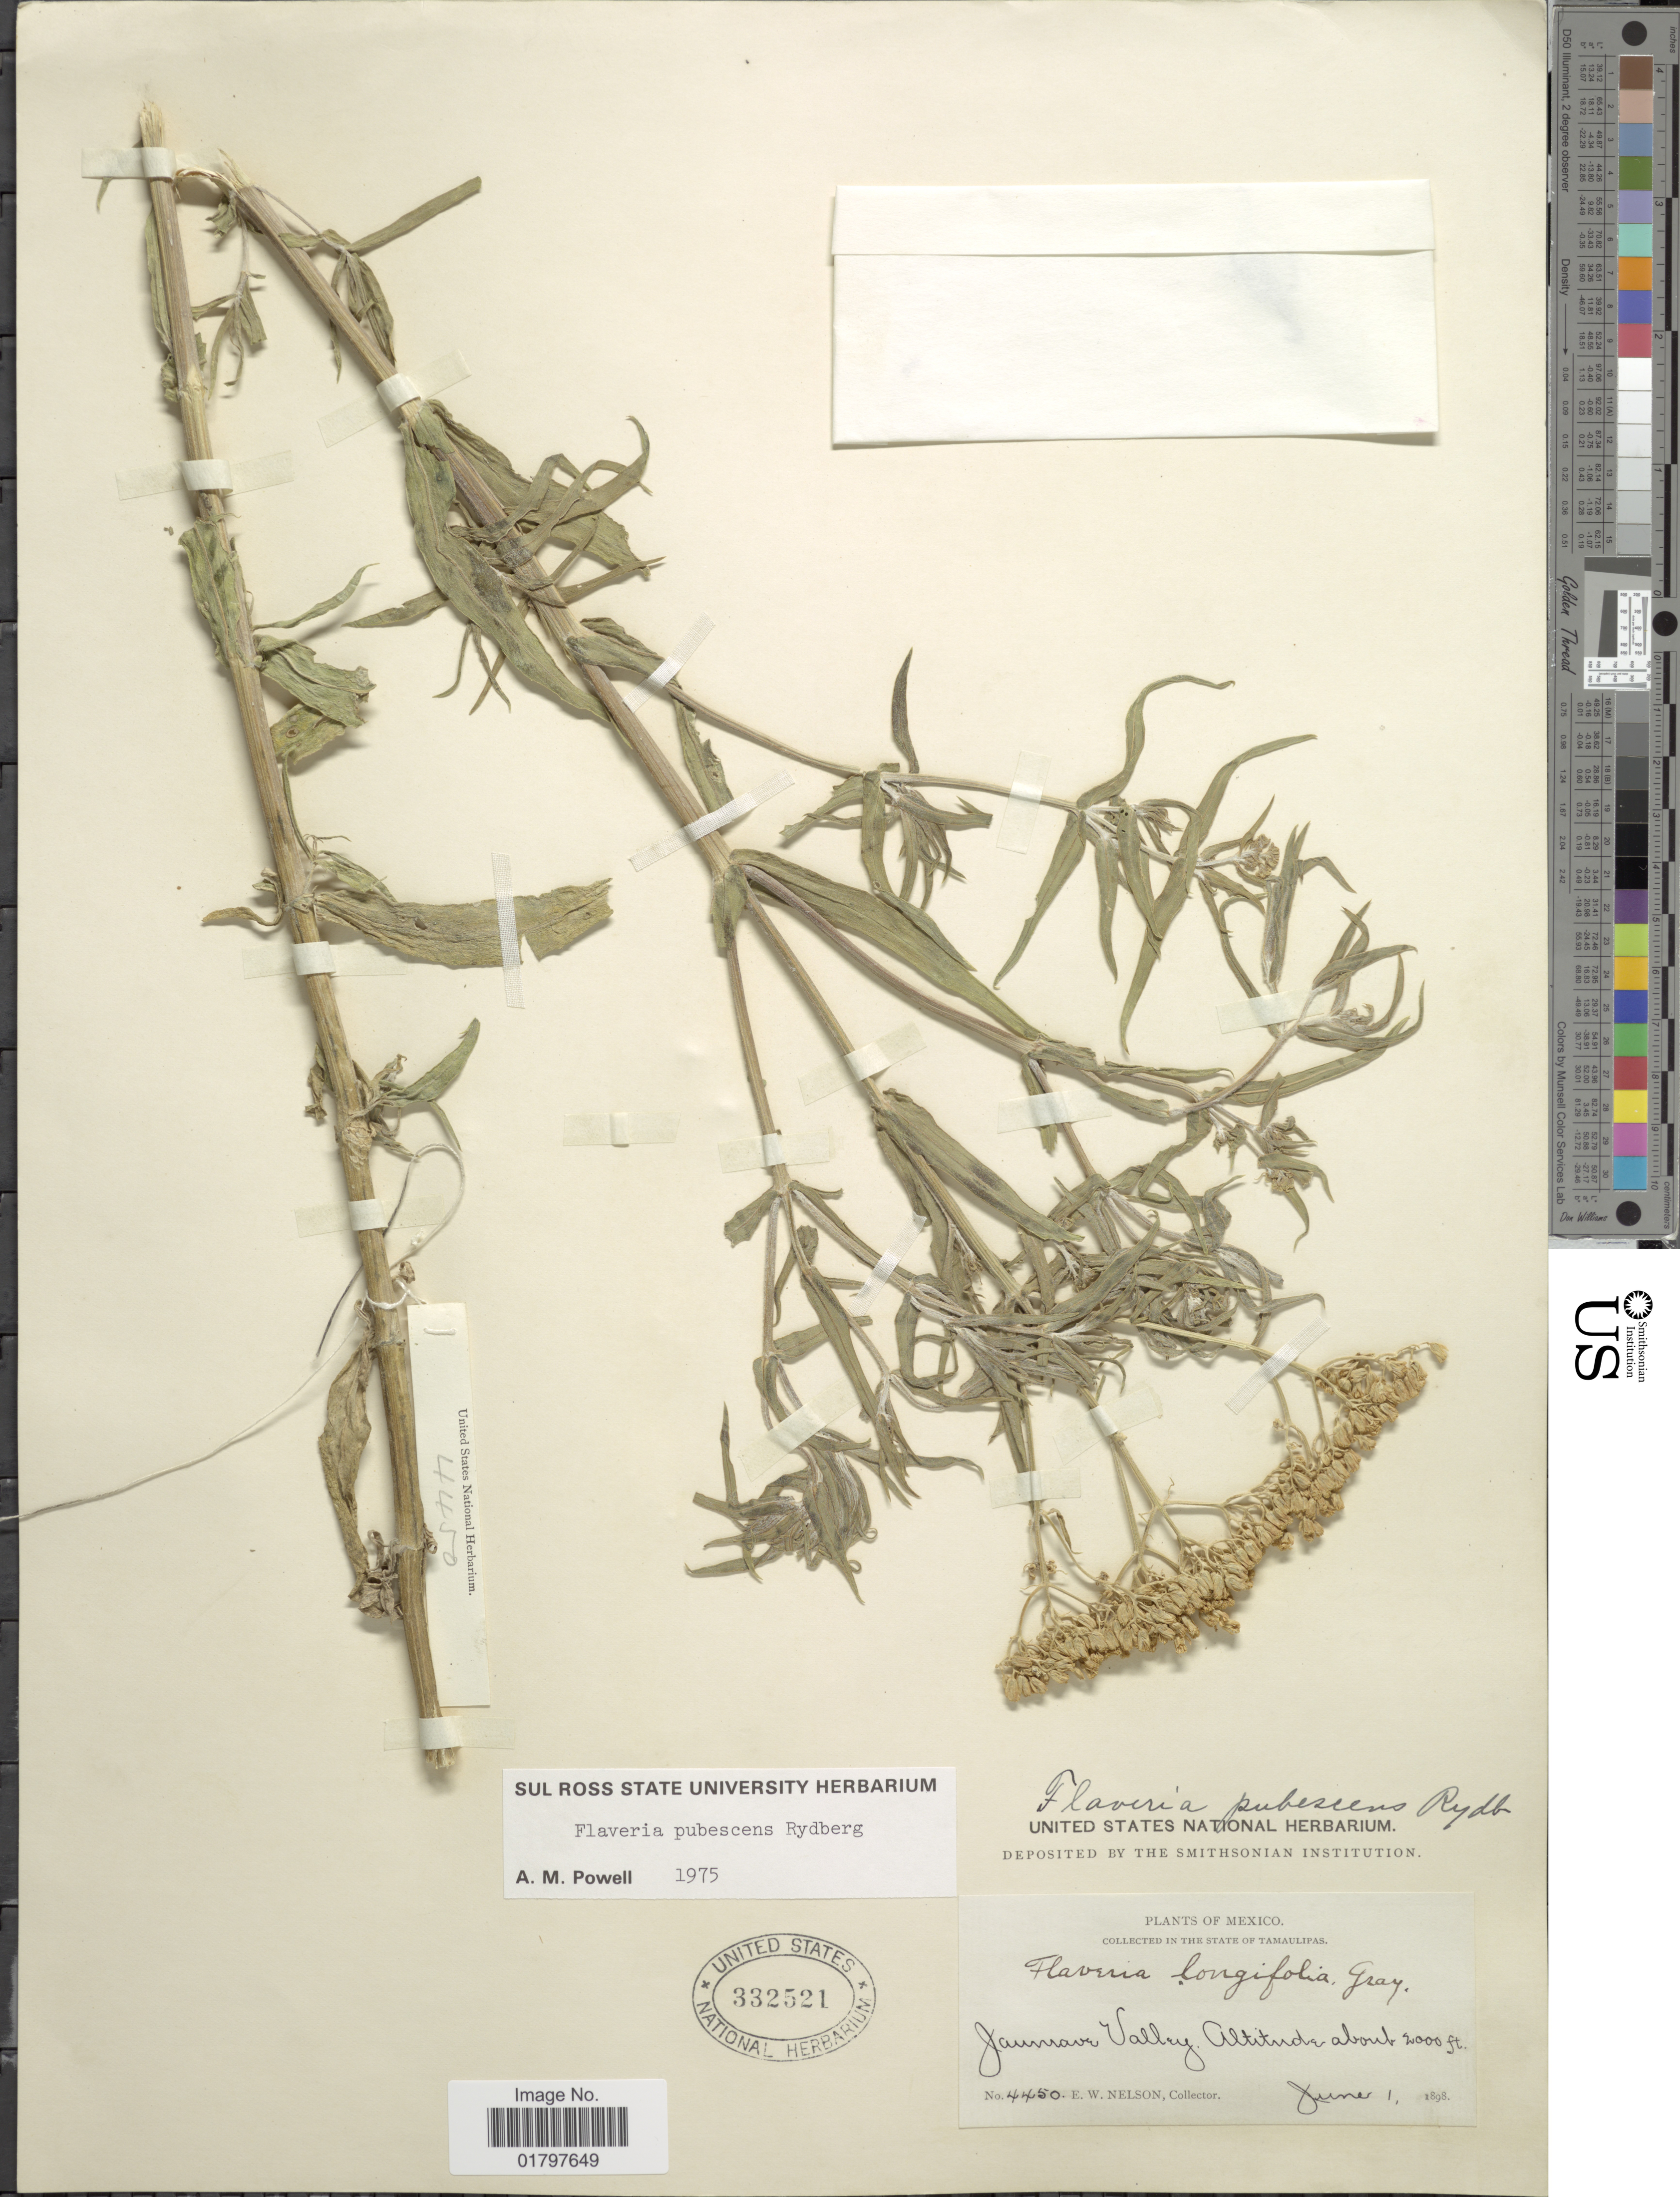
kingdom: Plantae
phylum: Tracheophyta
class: Magnoliopsida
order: Asterales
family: Asteraceae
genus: Flaveria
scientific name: Flaveria pubescens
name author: Rydb.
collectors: E. W. Nelson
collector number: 4450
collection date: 1898-06-01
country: Mexico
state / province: Tamaulipas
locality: In the State of Tamaulipas. Jaumave Valley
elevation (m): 610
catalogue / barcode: US 332521